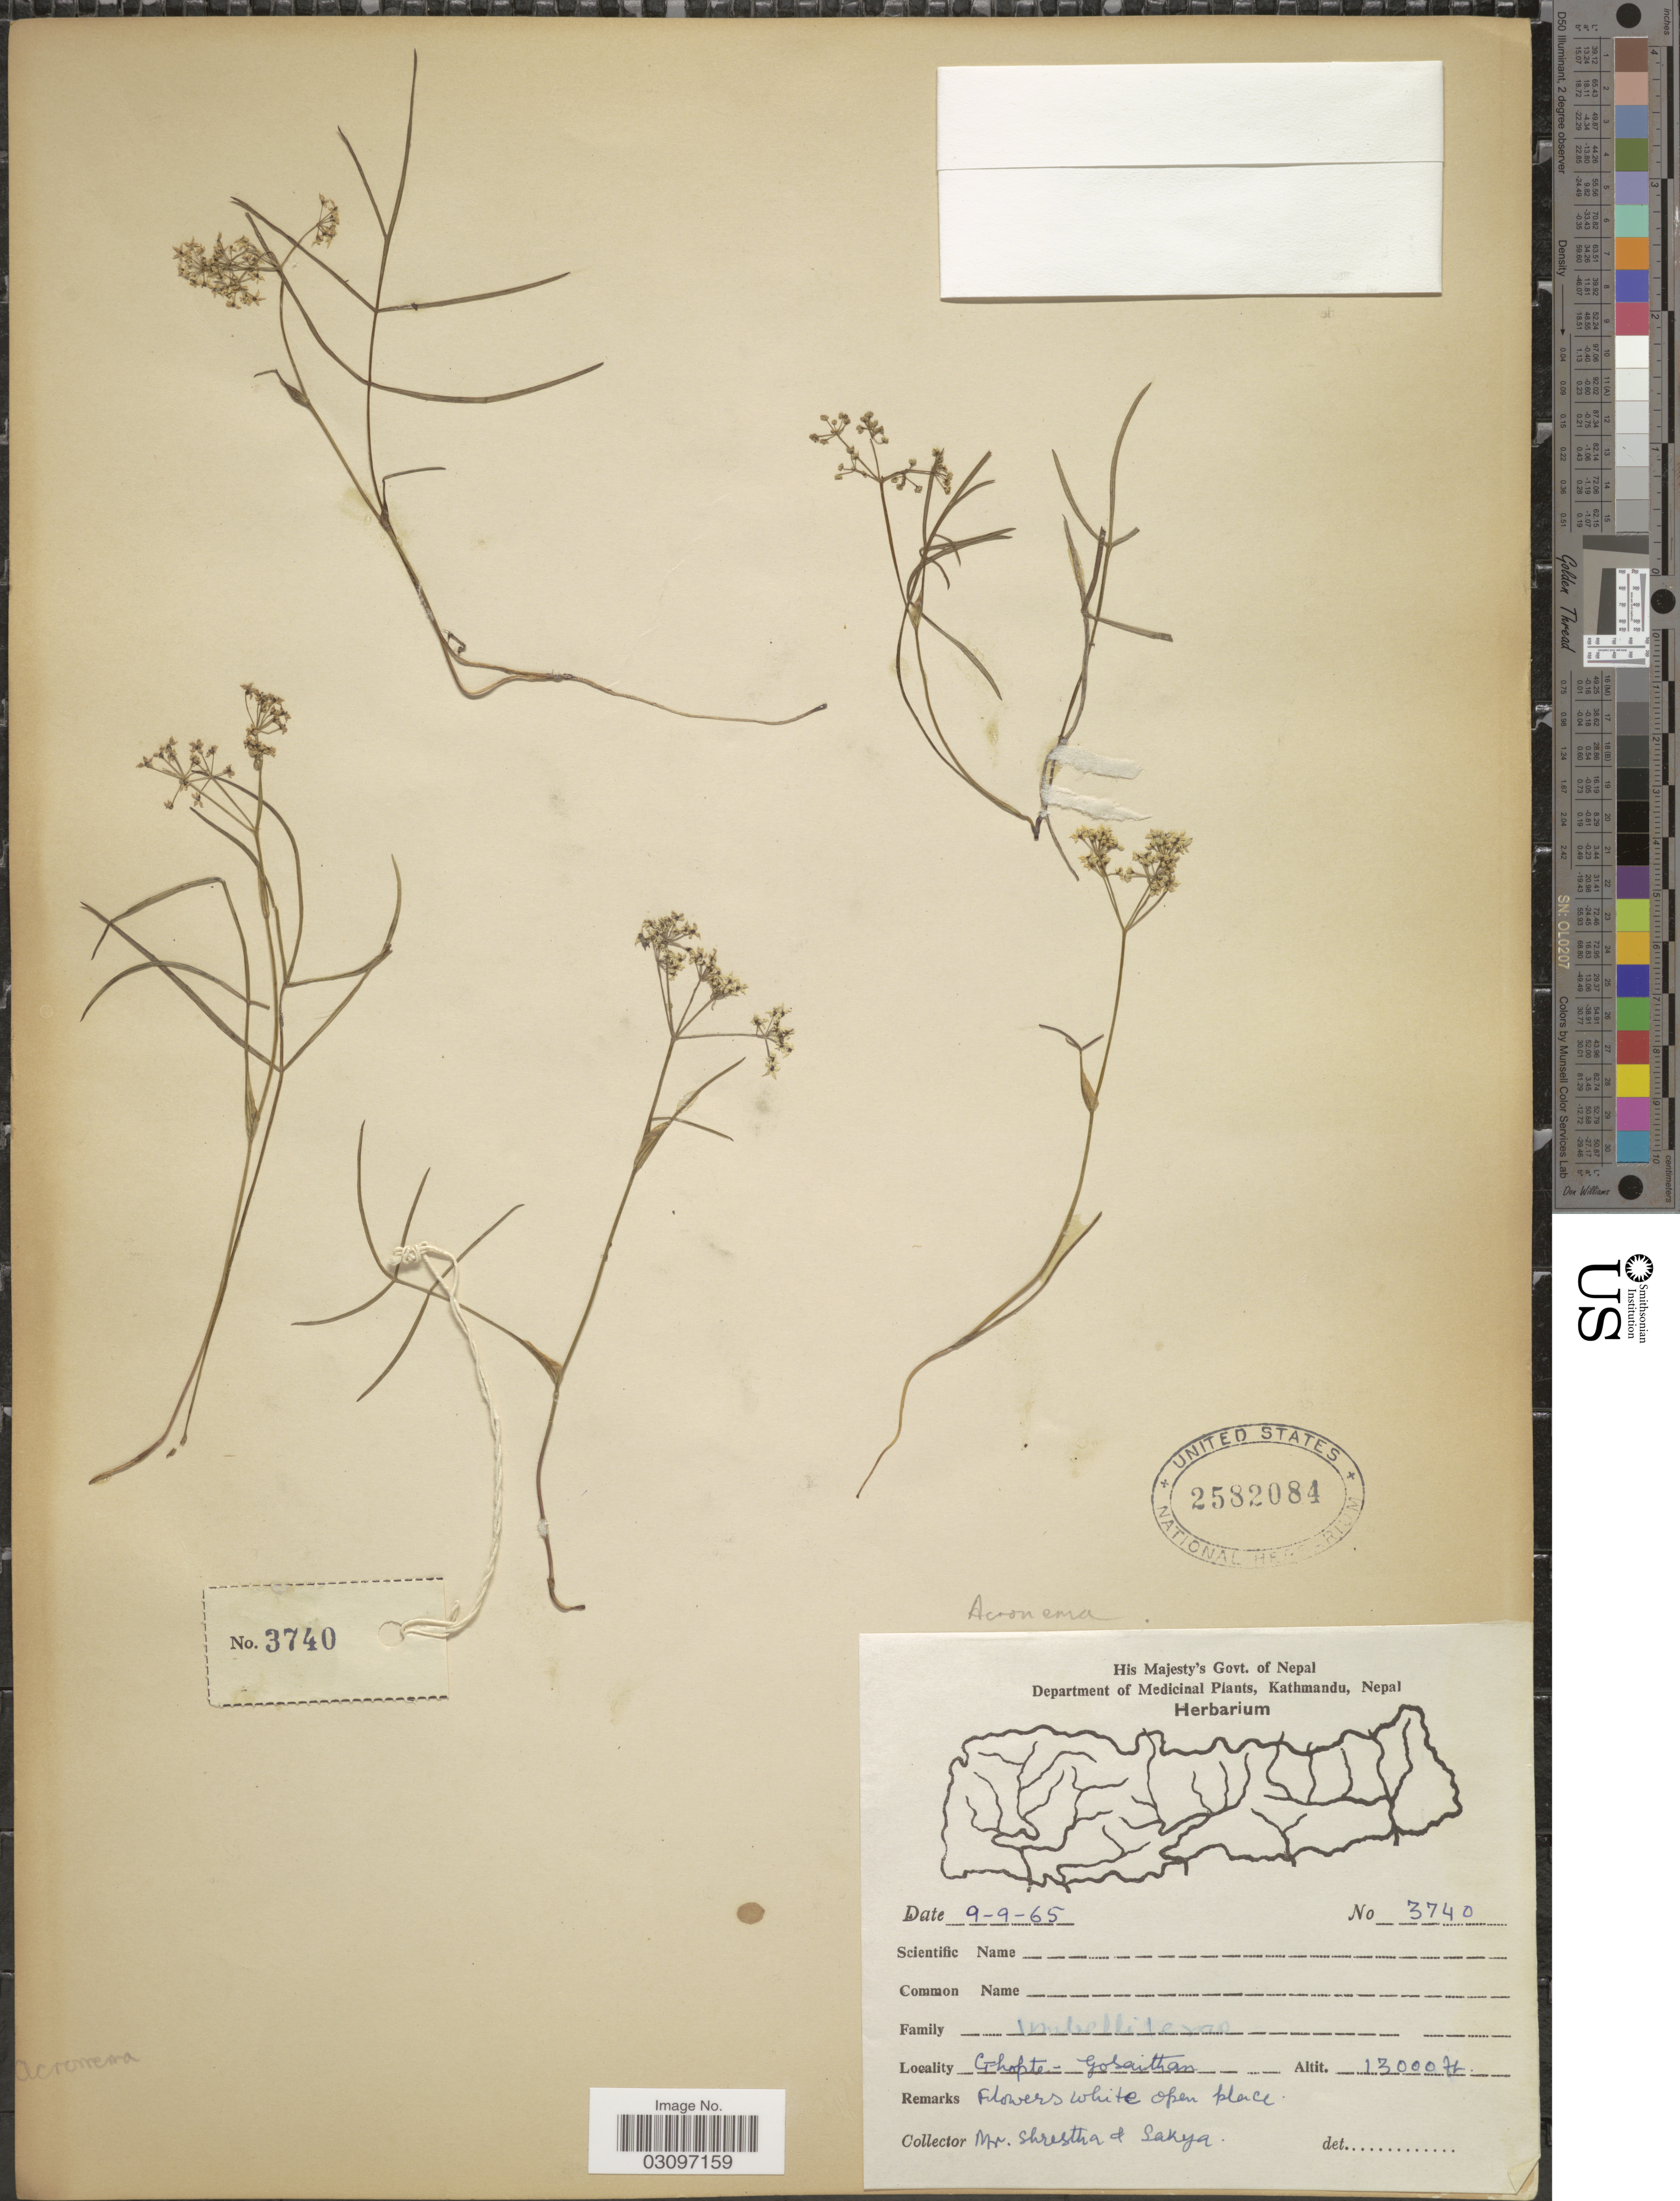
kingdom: Plantae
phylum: Tracheophyta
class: Magnoliopsida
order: Apiales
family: Apiaceae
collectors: -. Shrestha & -. Sakya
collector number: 3740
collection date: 1965-09-09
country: Nepal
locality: Ghopte - Gosaithan.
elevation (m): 3962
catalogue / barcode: US 2582084